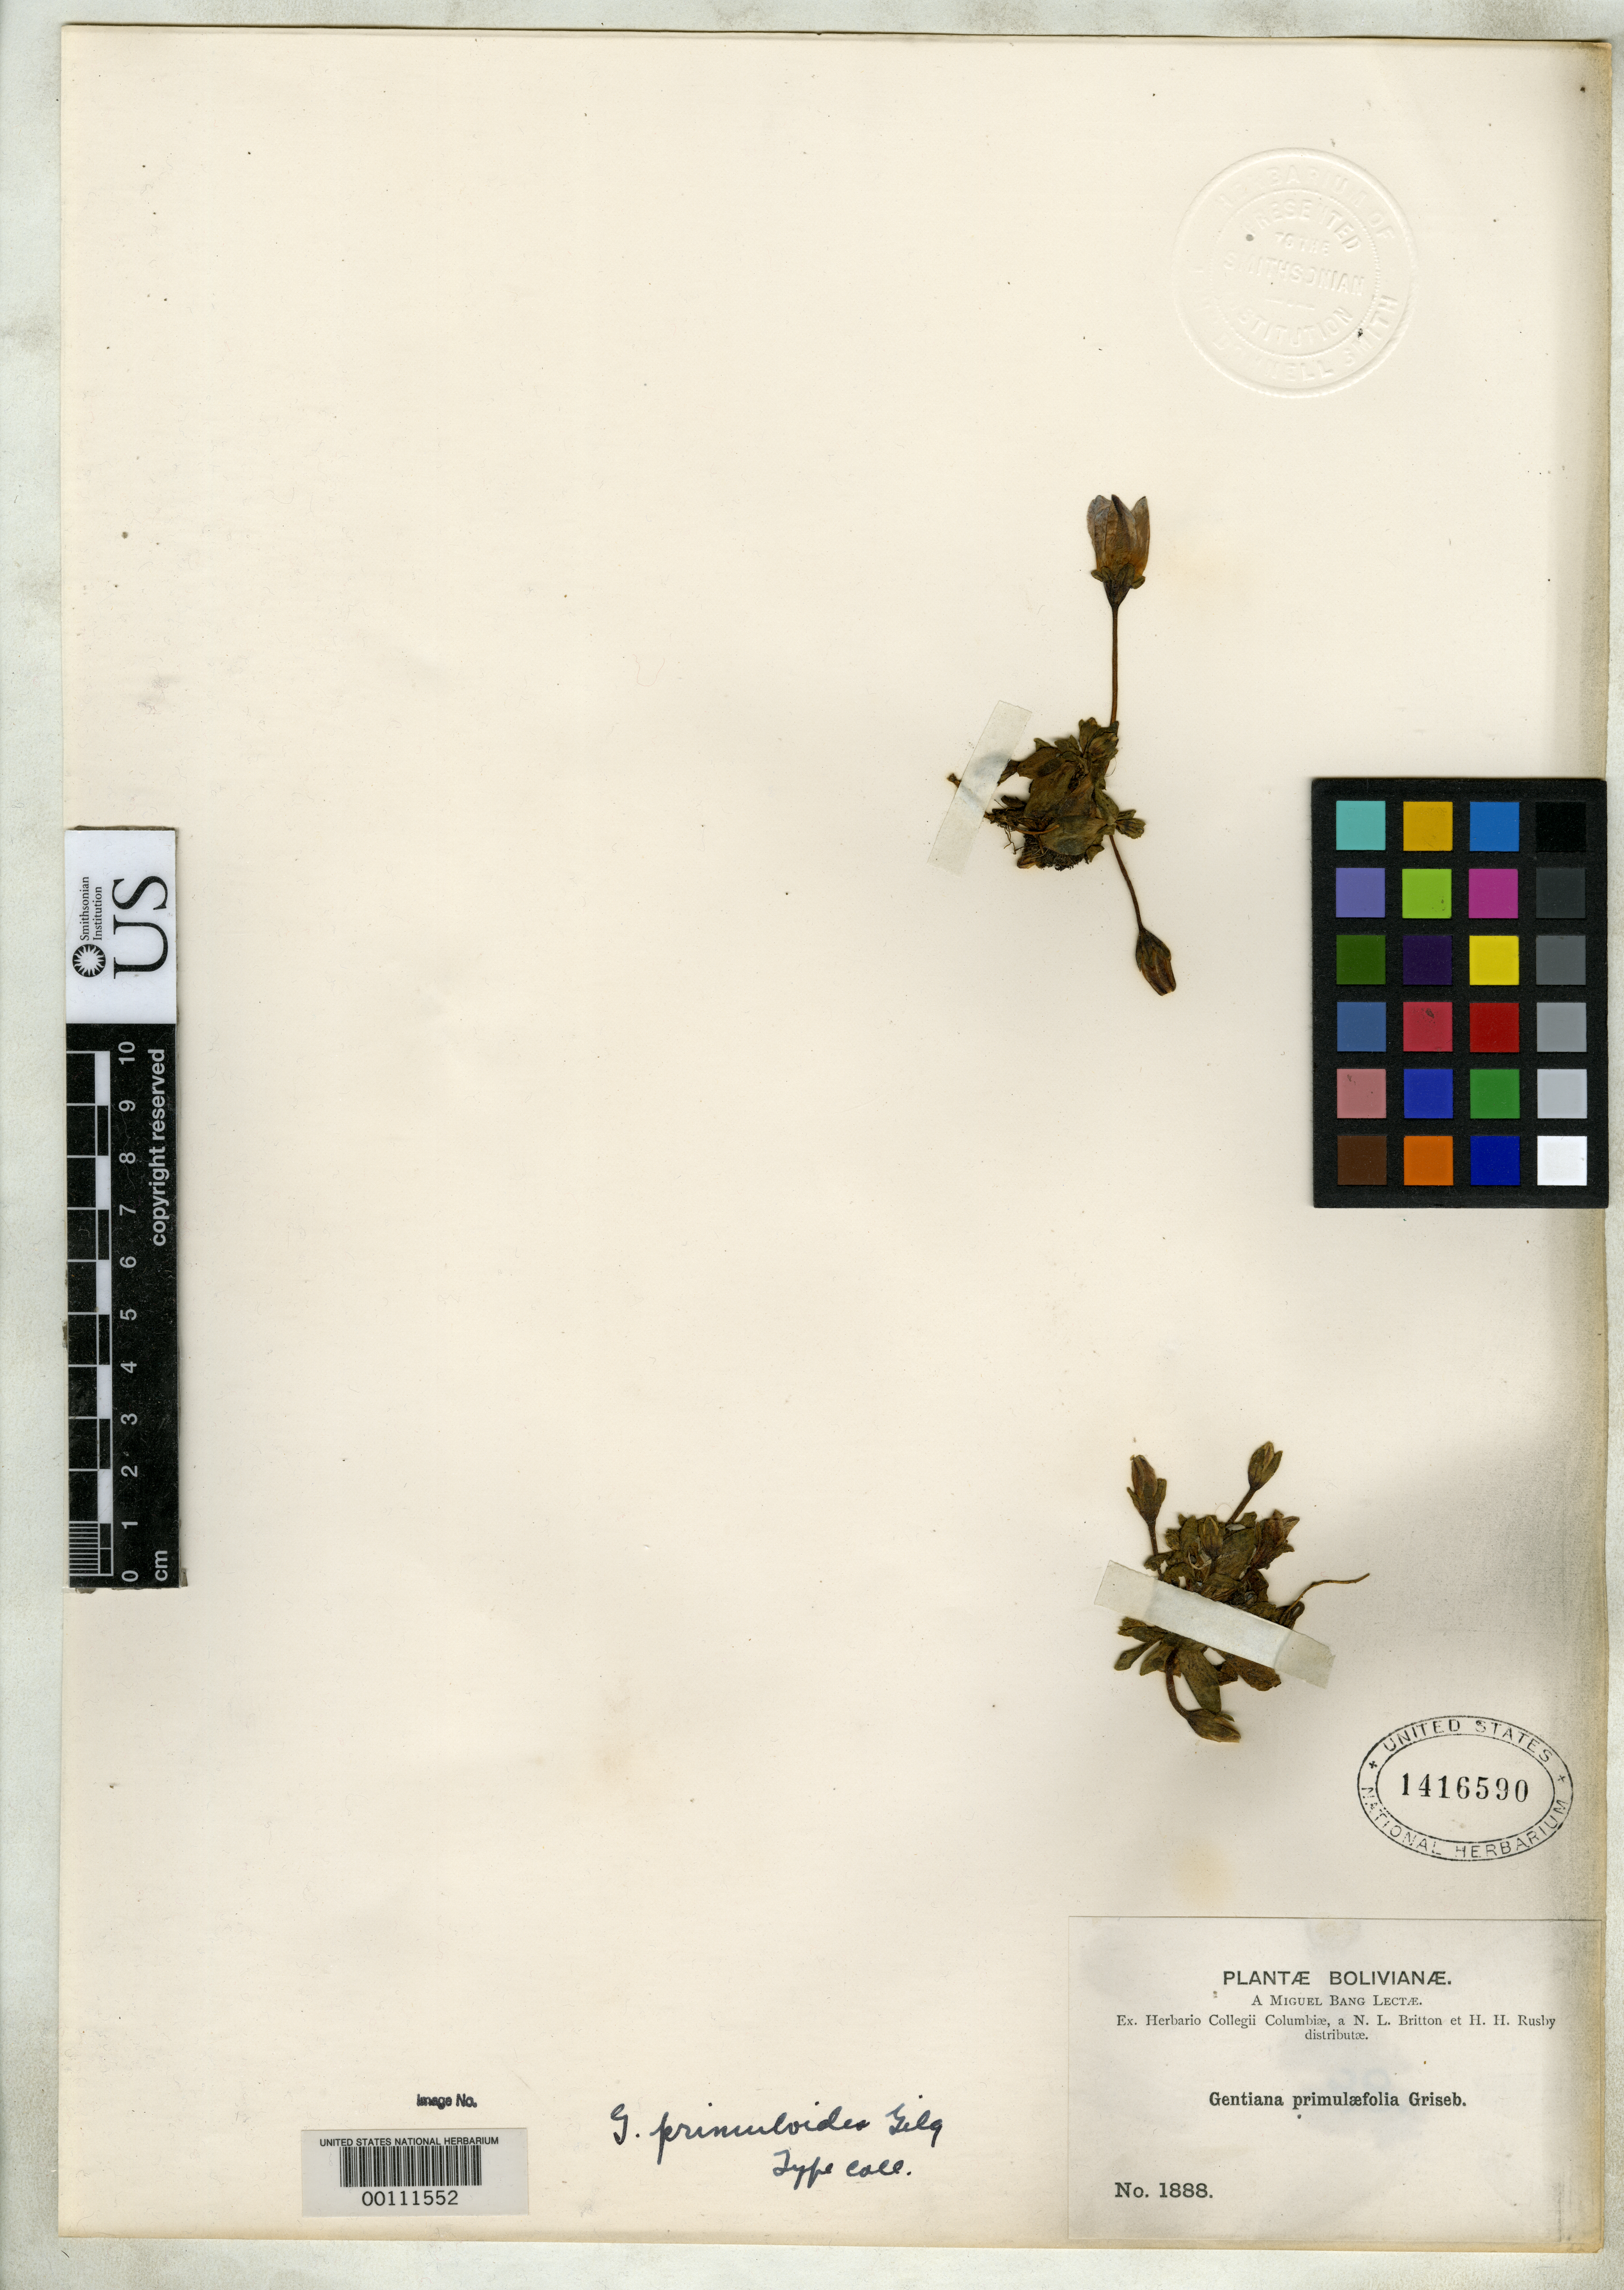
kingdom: Plantae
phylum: Tracheophyta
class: Magnoliopsida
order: Gentianales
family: Gentianaceae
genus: Gentiana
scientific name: Gentiana primuloides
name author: Gilg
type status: Isosyntype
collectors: M. Bang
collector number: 1888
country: Bolivia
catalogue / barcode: US 1416590